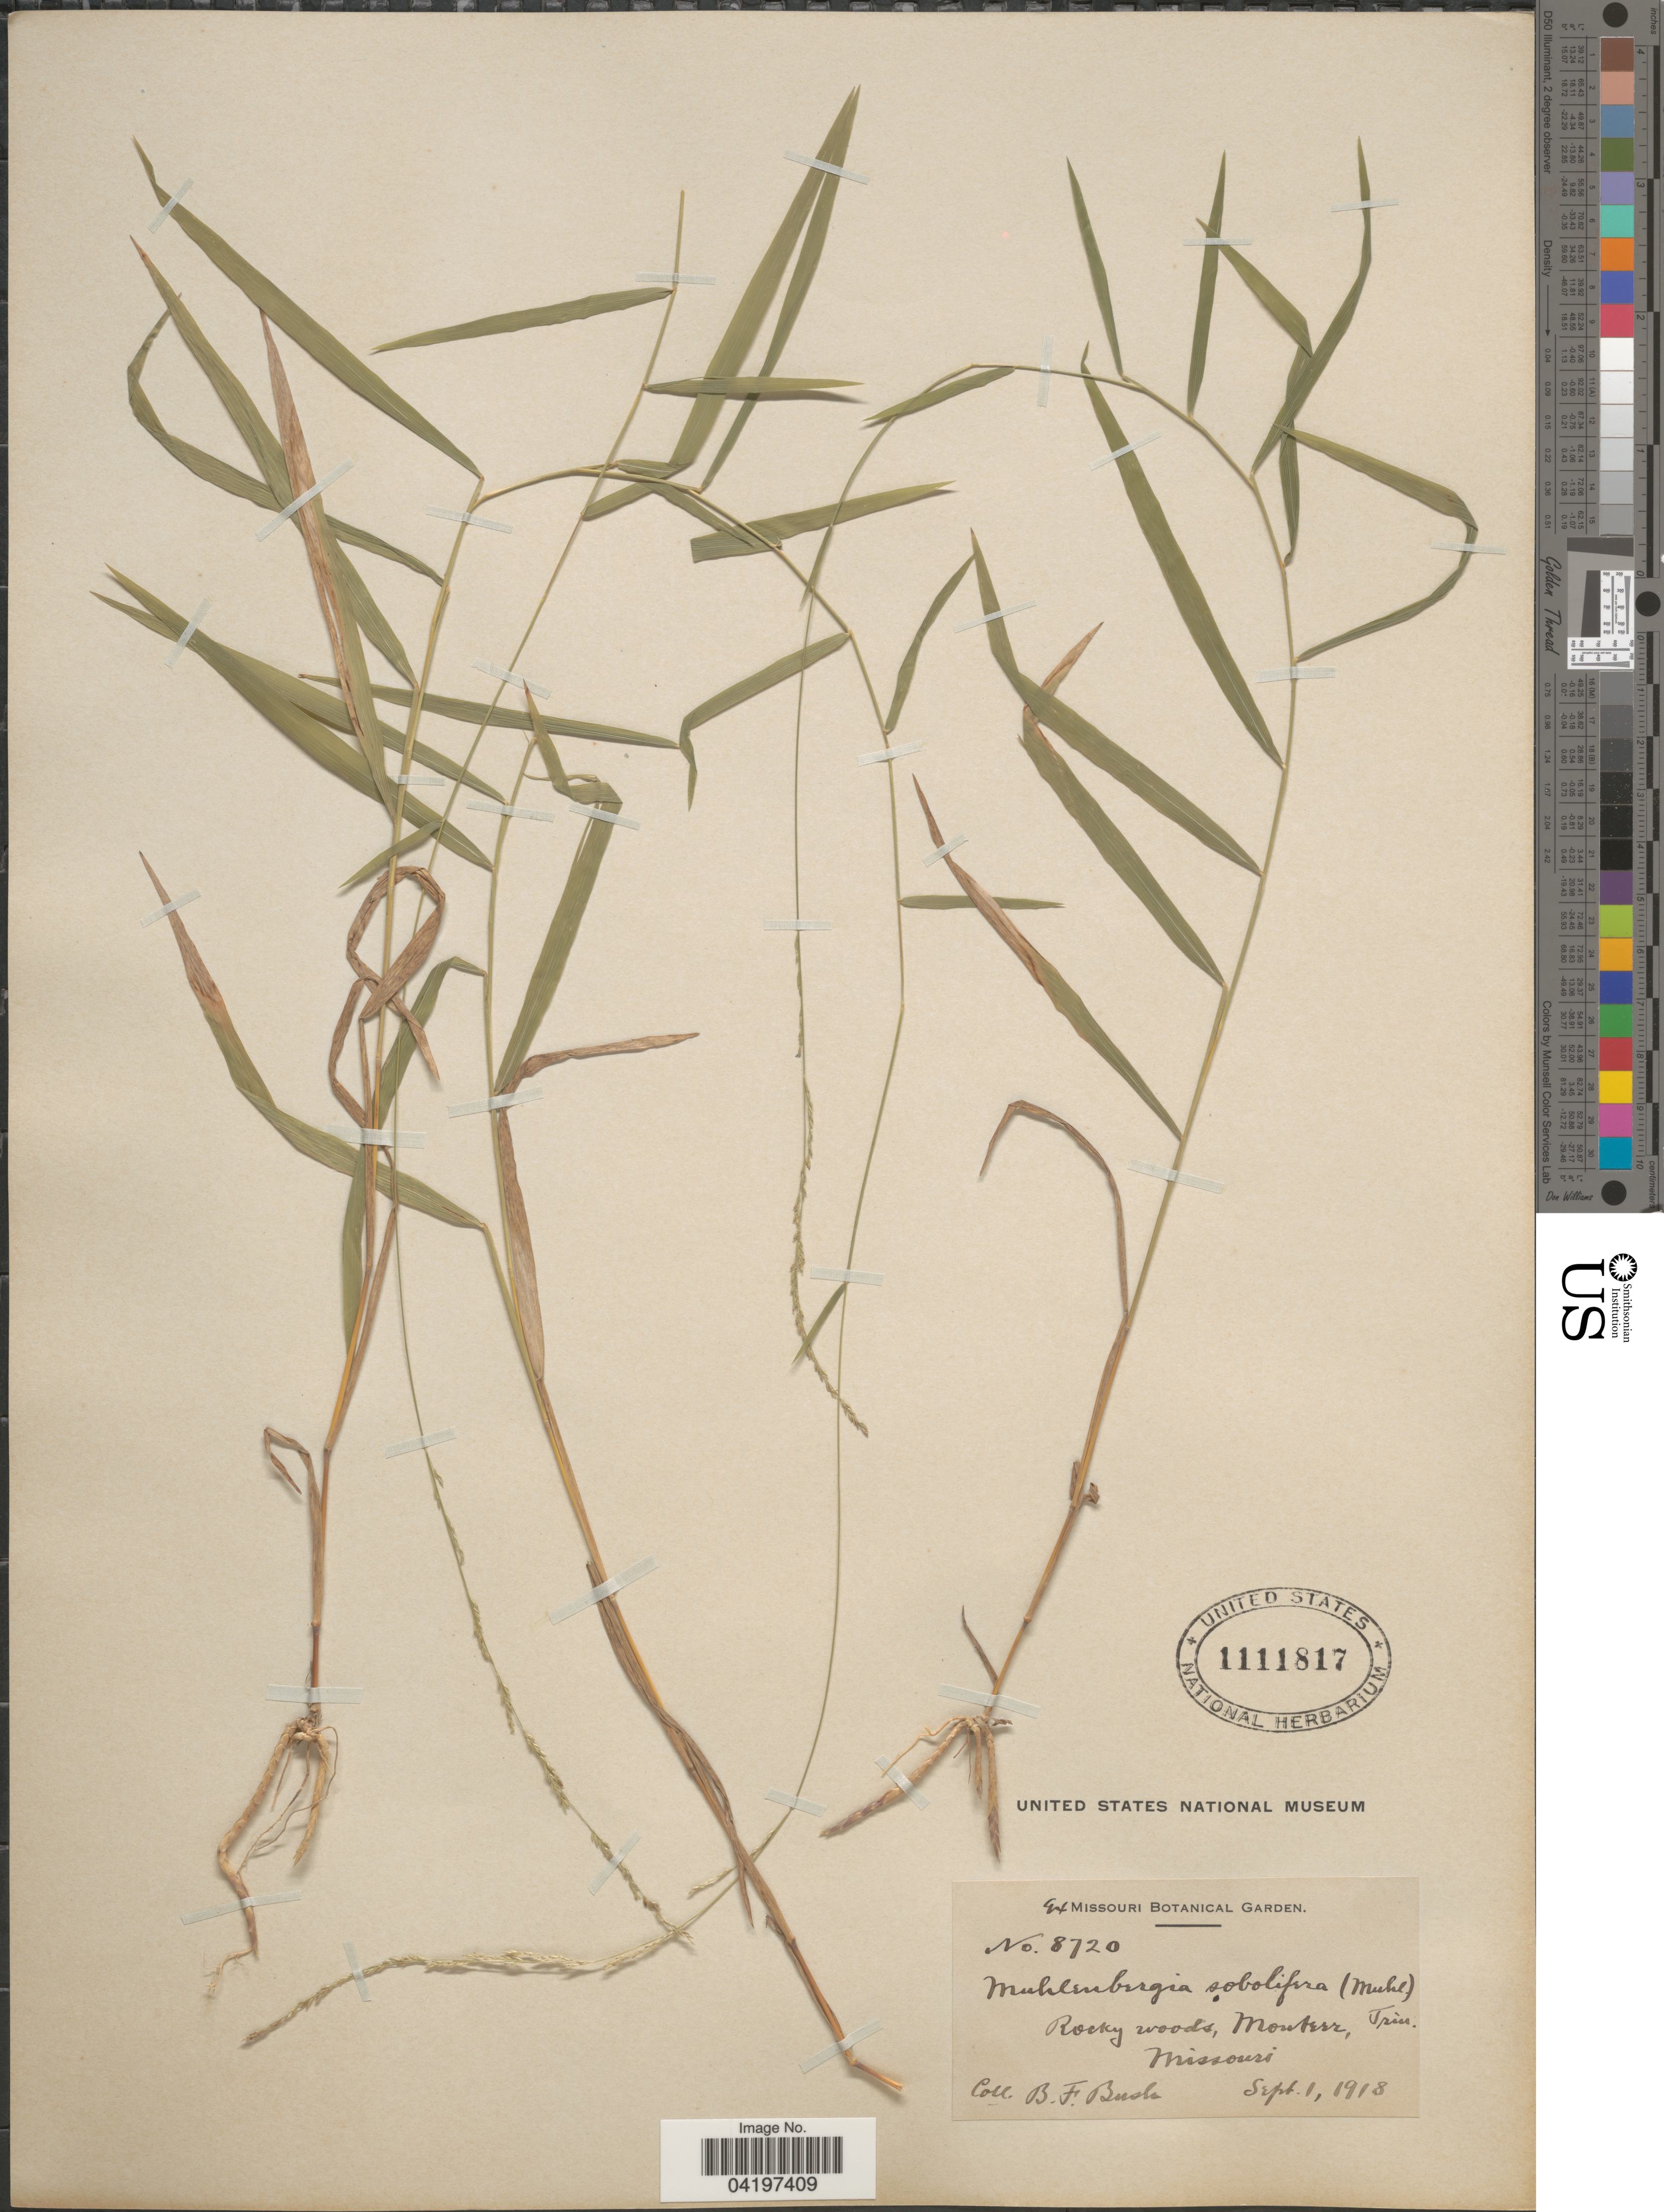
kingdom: Plantae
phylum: Tracheophyta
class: Liliopsida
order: Poales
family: Poaceae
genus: Muhlenbergia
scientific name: Muhlenbergia sobolifera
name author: (Muhl. ex Willd.) Trin.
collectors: B. F. Bush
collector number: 8720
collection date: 1918-09-01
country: United States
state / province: Missouri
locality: Monteer.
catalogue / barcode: US 1111817